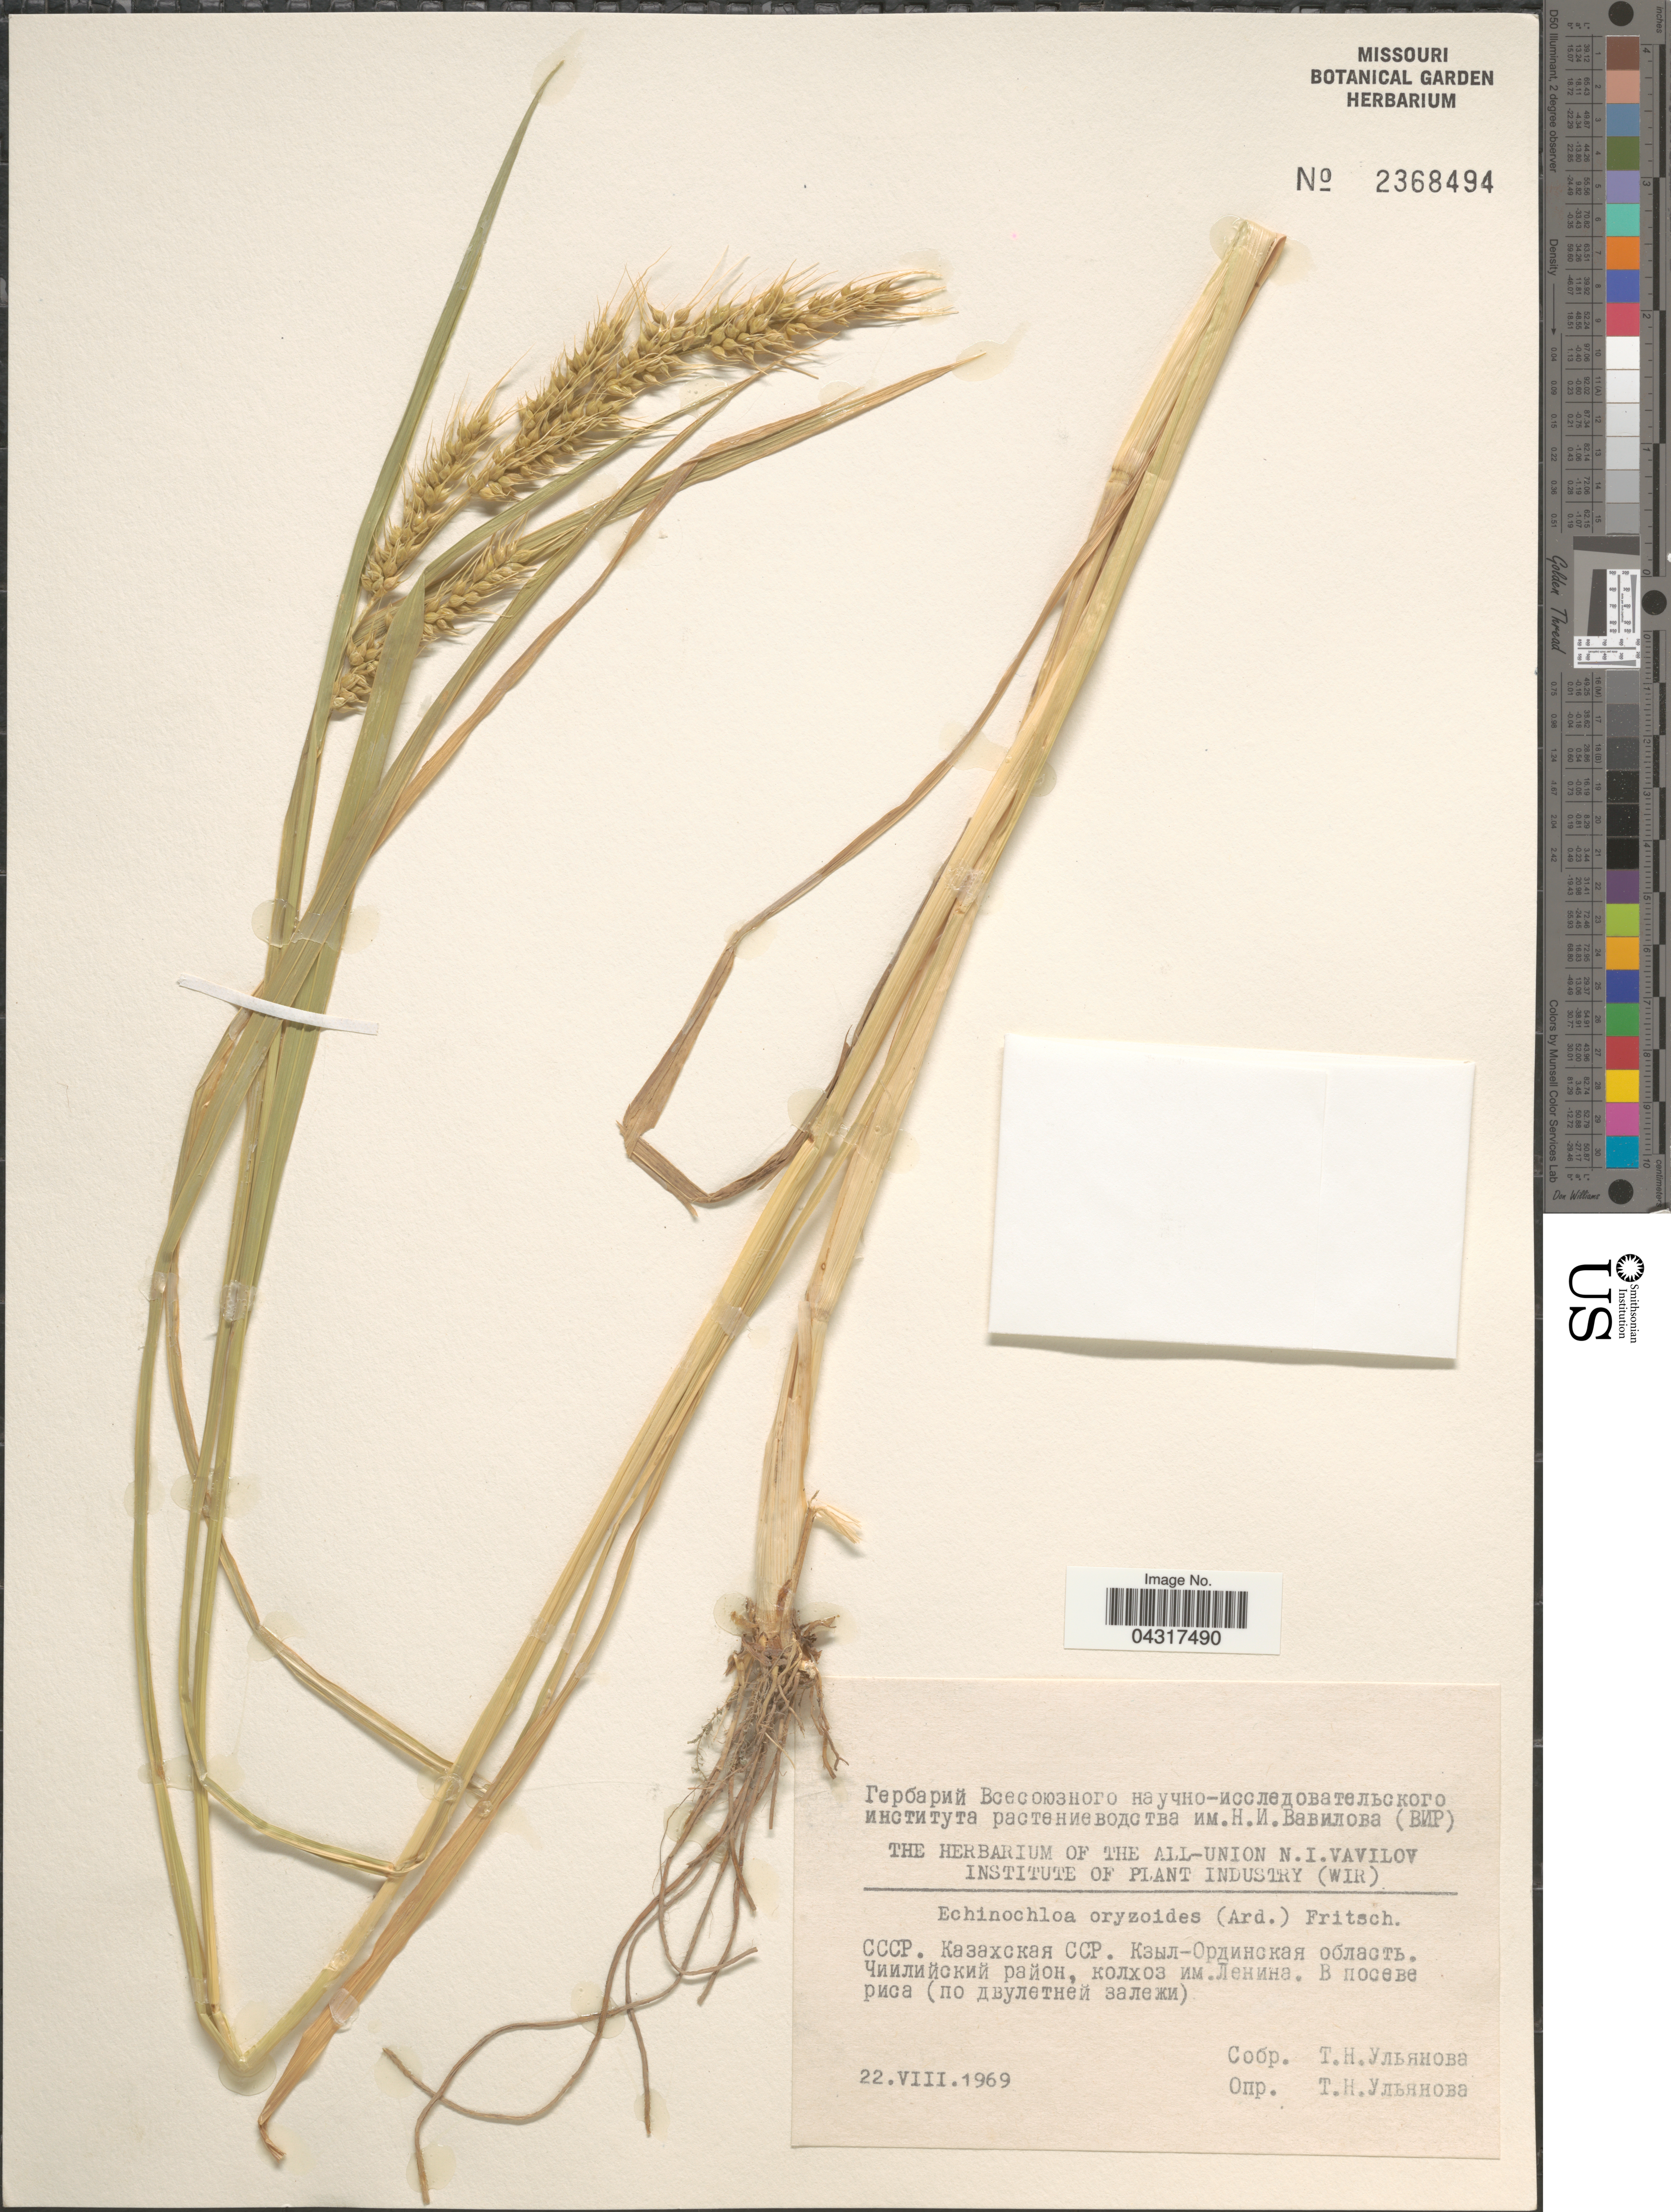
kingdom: Plantae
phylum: Tracheophyta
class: Liliopsida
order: Poales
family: Poaceae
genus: Echinochloa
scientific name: Echinochloa oryzoides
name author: (Ard.) Fritsch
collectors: T. Ulyanova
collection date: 1969-08-22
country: Kazakhstan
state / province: Qyzylorda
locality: Shieli District, kolkhoz B. I. Lenin